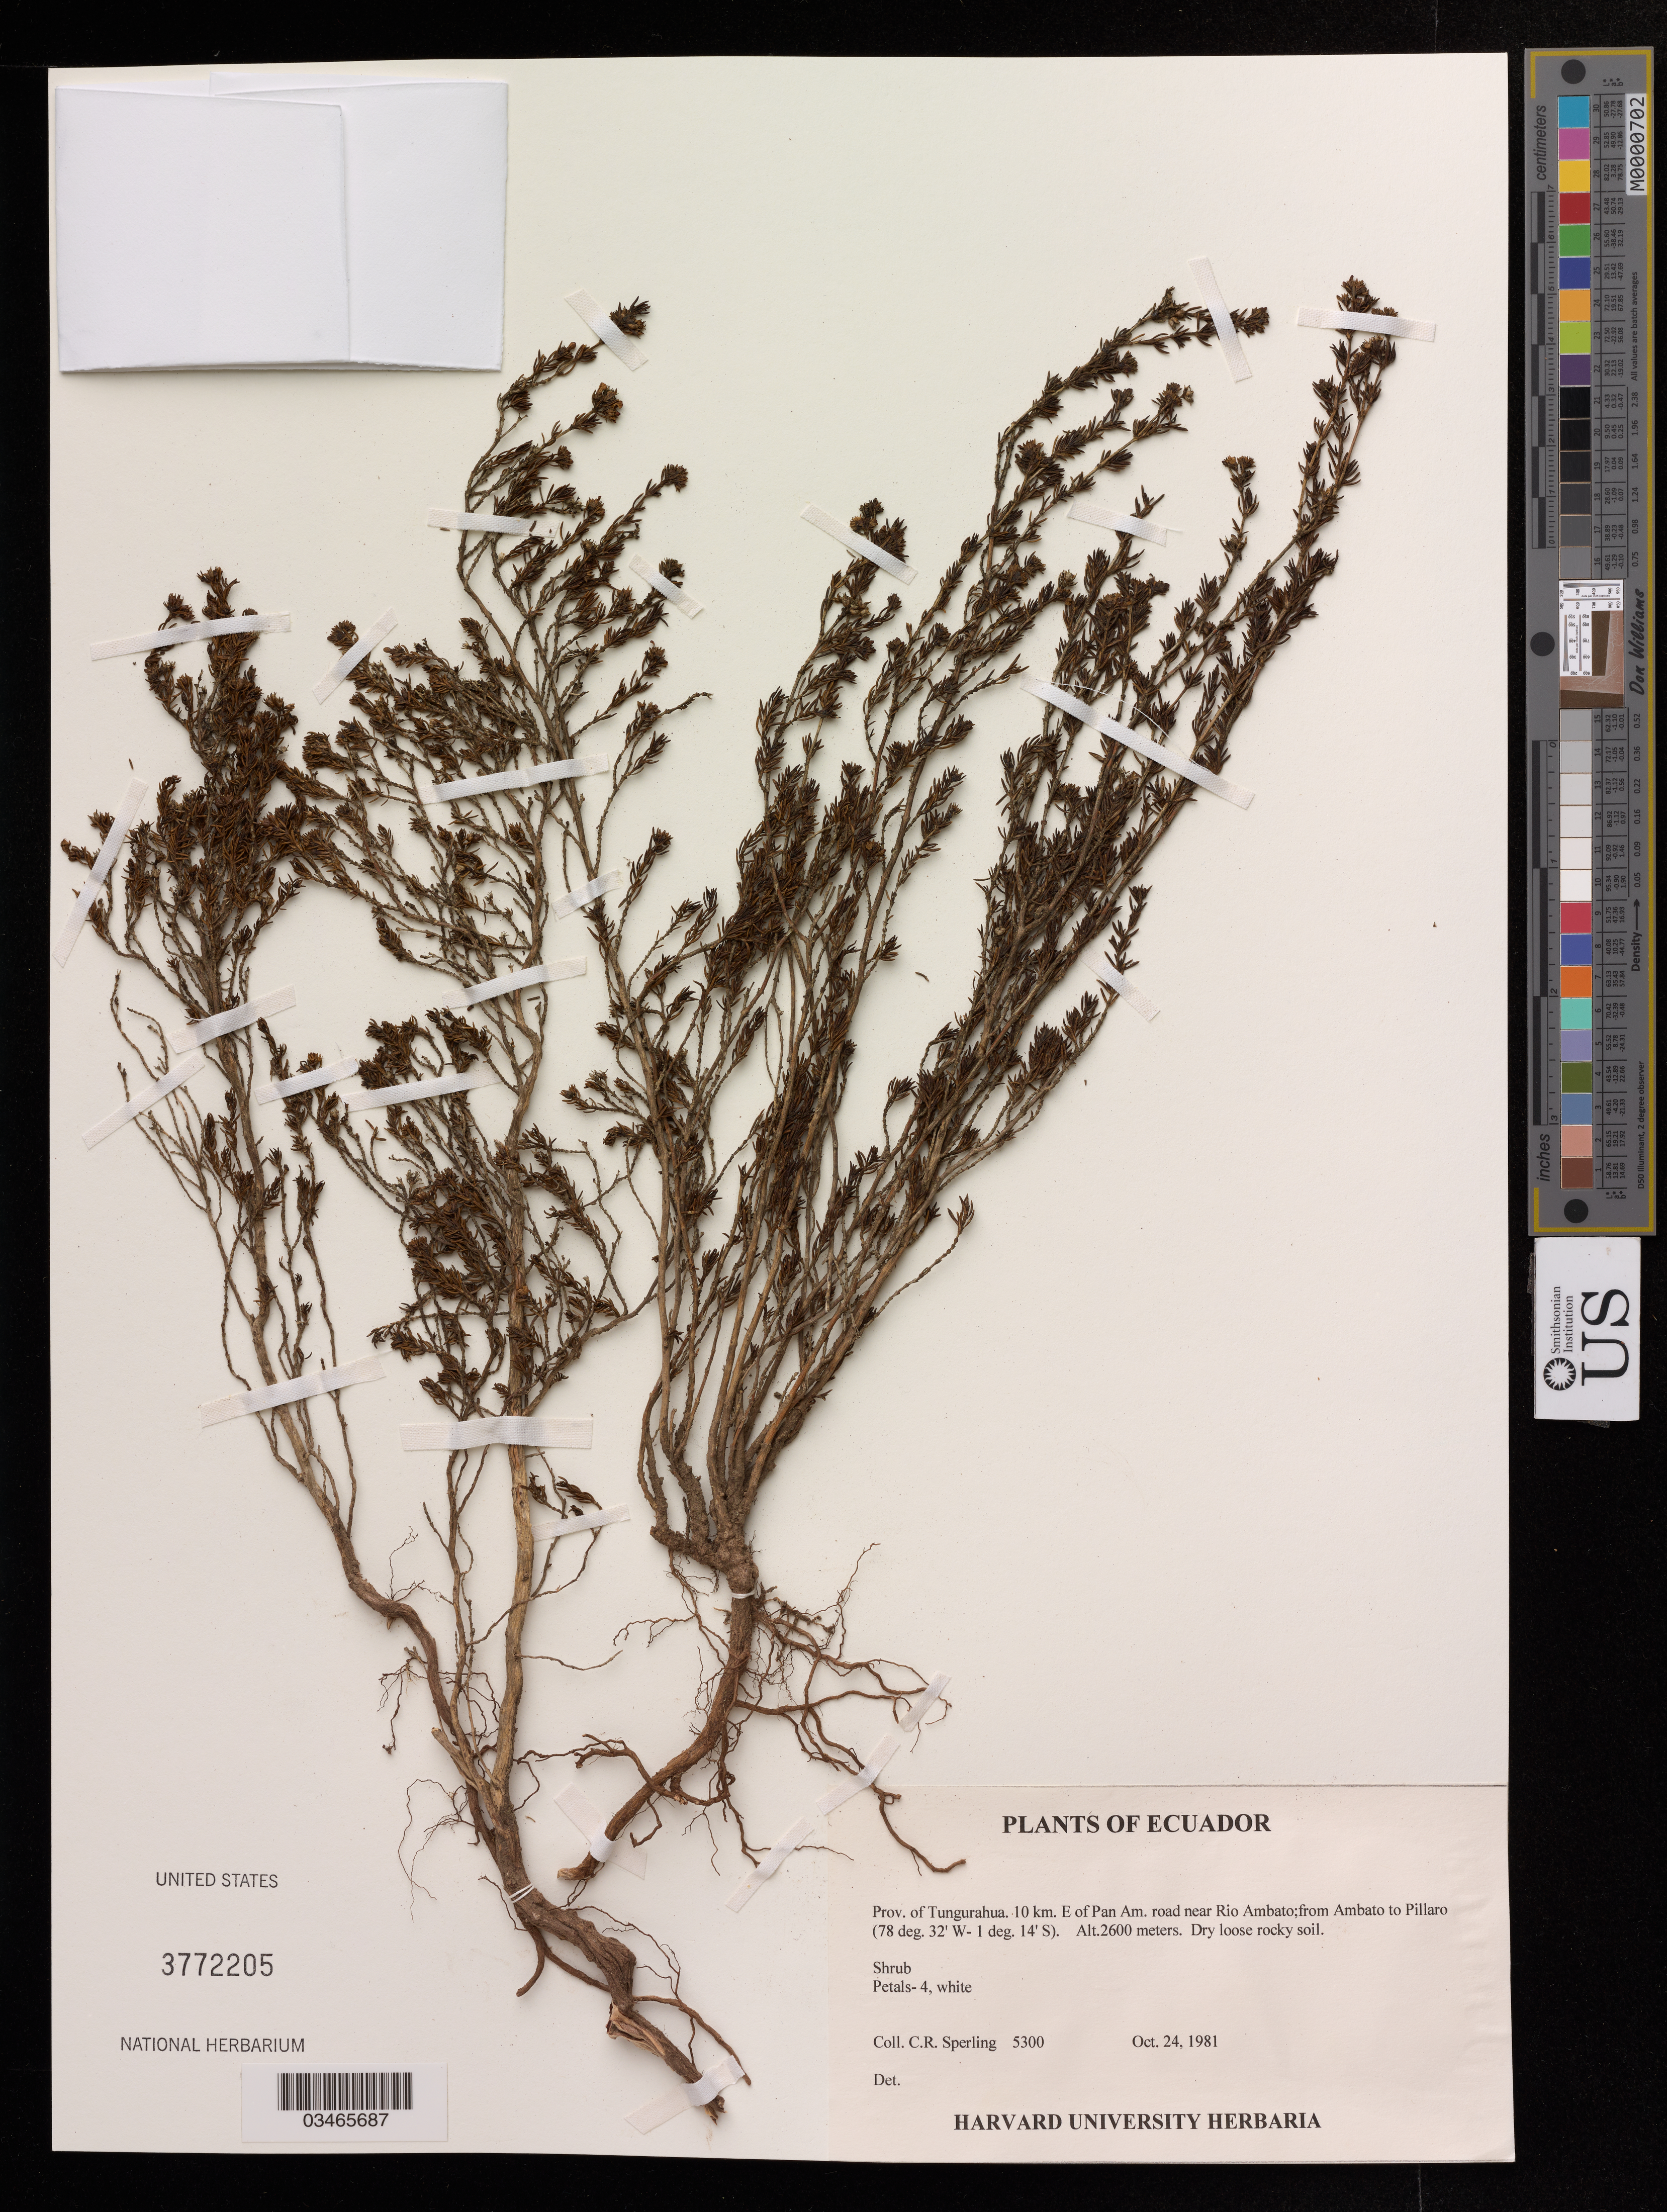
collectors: C. R. Sperling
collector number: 5300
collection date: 1981-10-24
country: Ecuador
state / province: Tungurahua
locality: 10 km. E of Pan Am. road near Rio Ambato; from Ambato to Pillaro.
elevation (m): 2600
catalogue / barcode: US 3772205